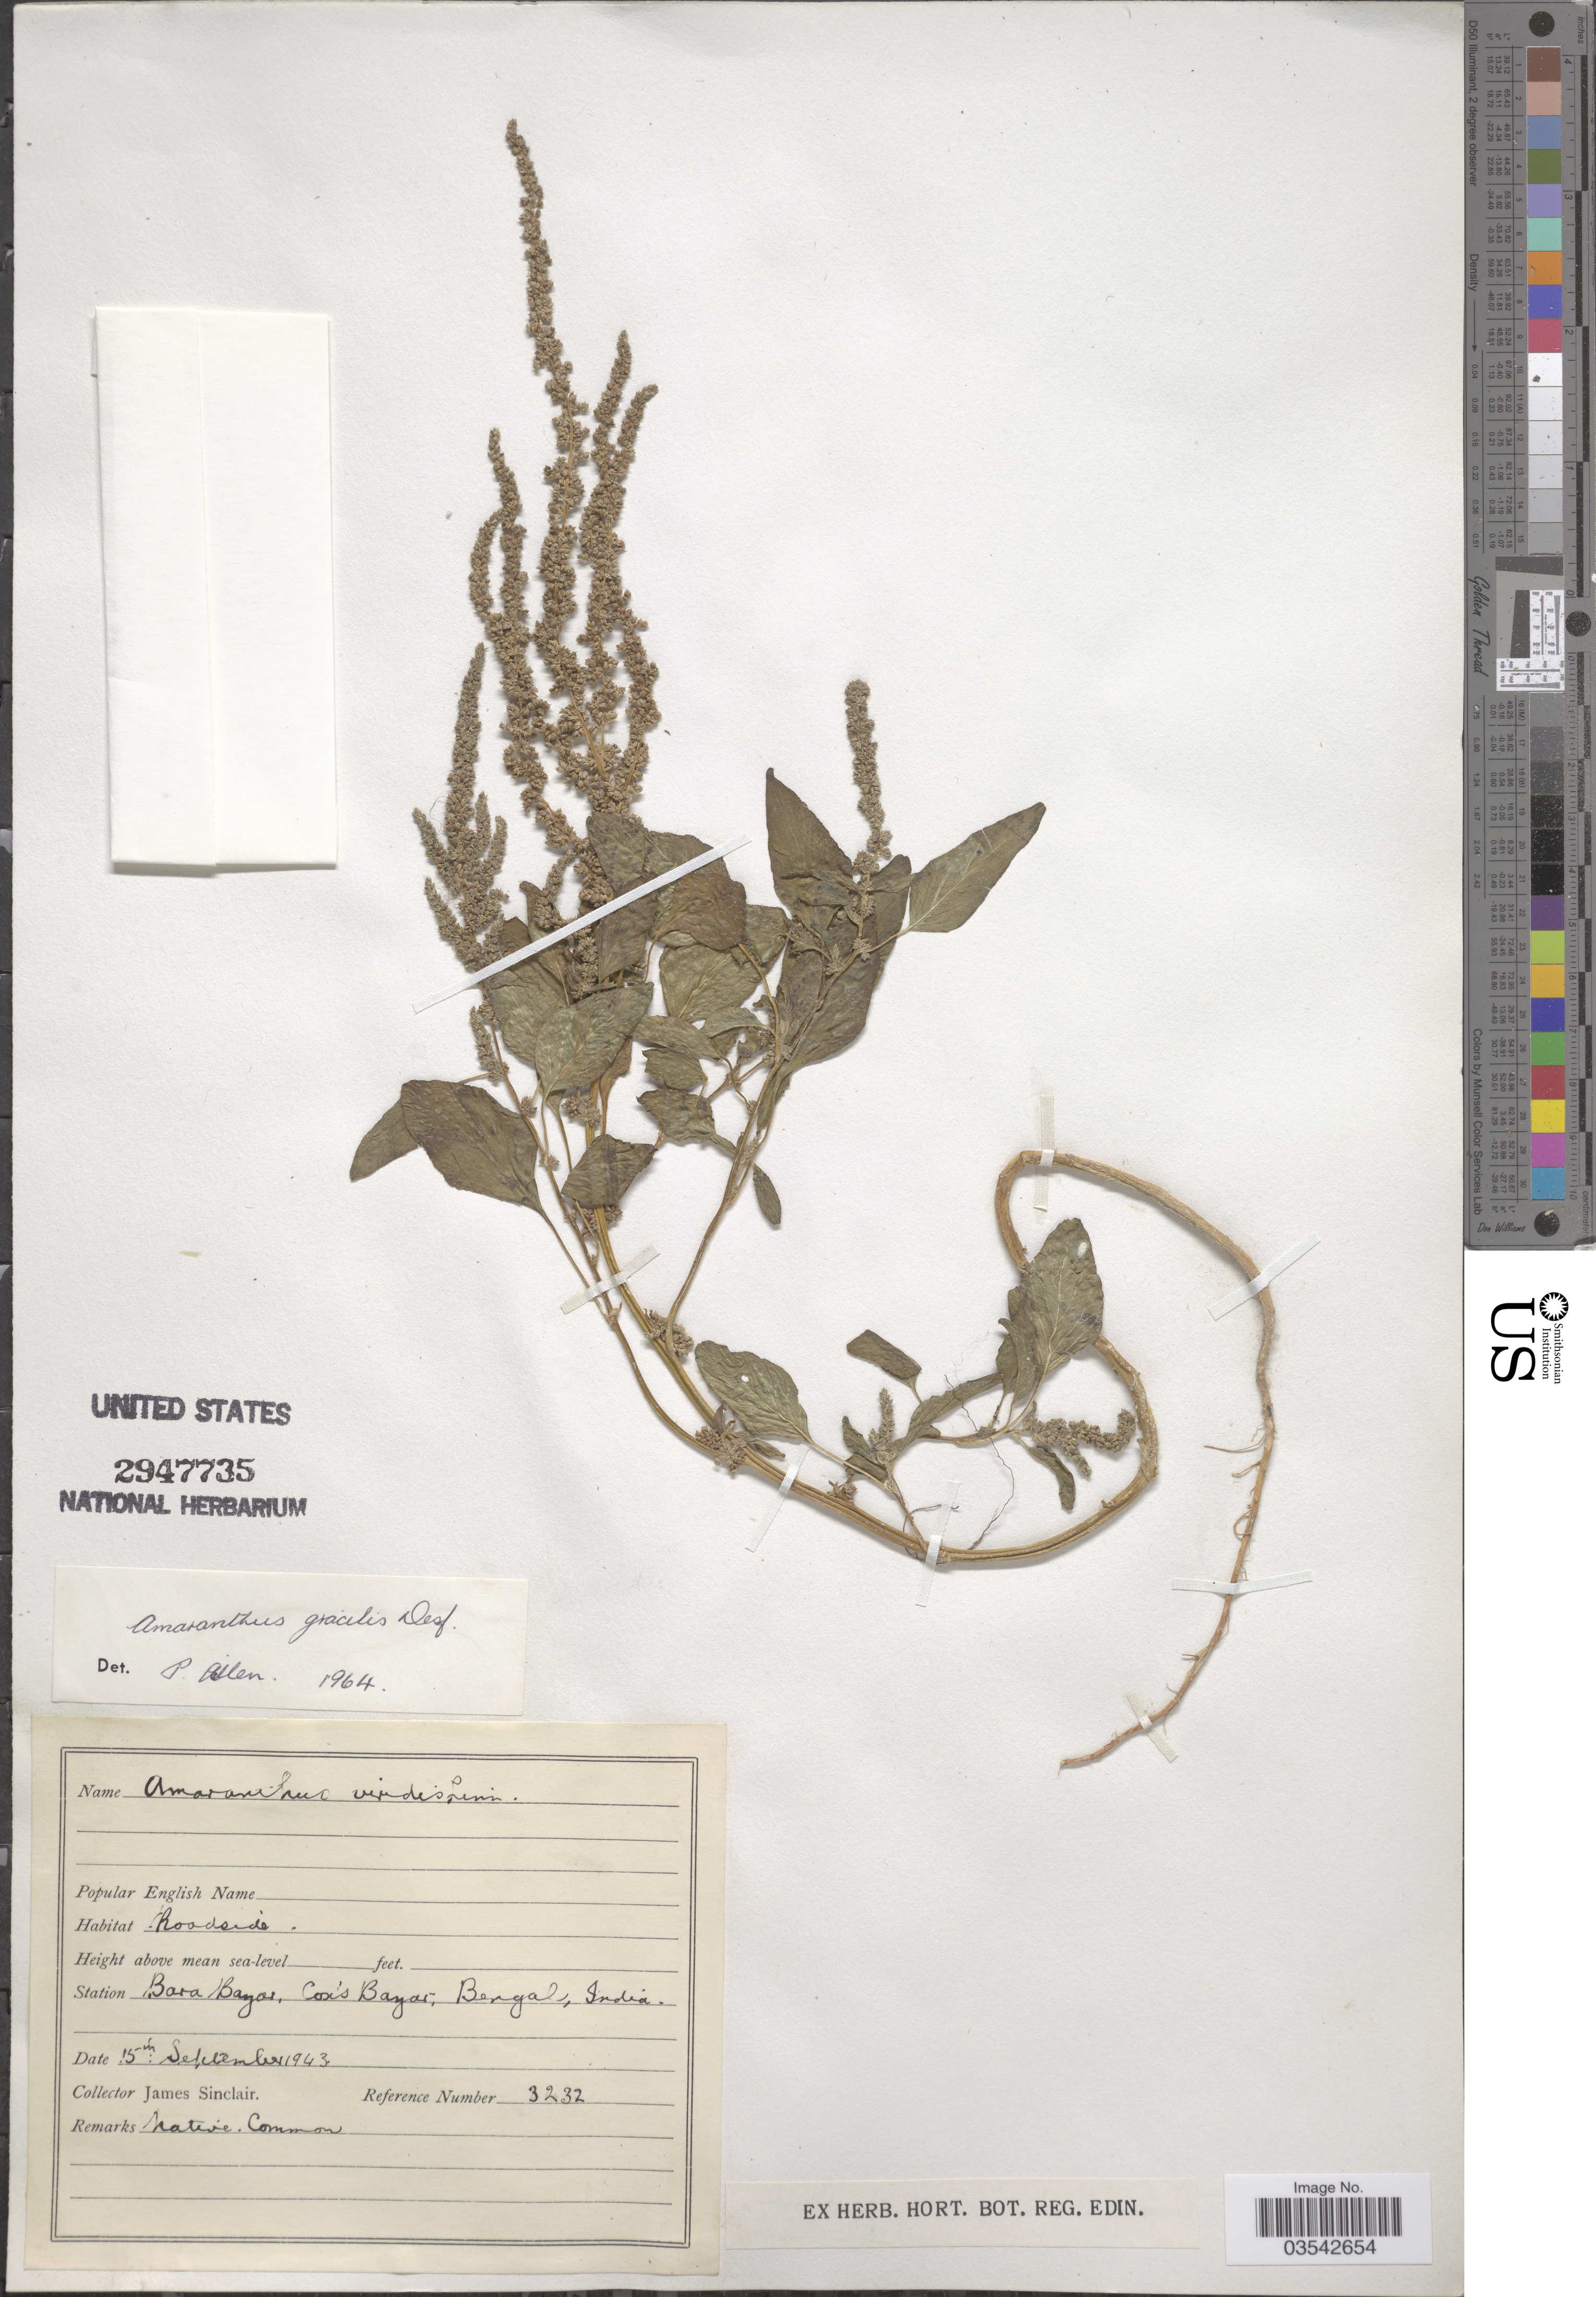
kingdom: Plantae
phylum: Tracheophyta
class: Magnoliopsida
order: Caryophyllales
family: Amaranthaceae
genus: Amaranthus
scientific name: Amaranthus viridis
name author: L.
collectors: J. Sinclair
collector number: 3232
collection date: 1943-09-15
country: Bangladesh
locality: Station Bara Bazar, Cox's Bazar, Bengal.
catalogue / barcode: US 2947735